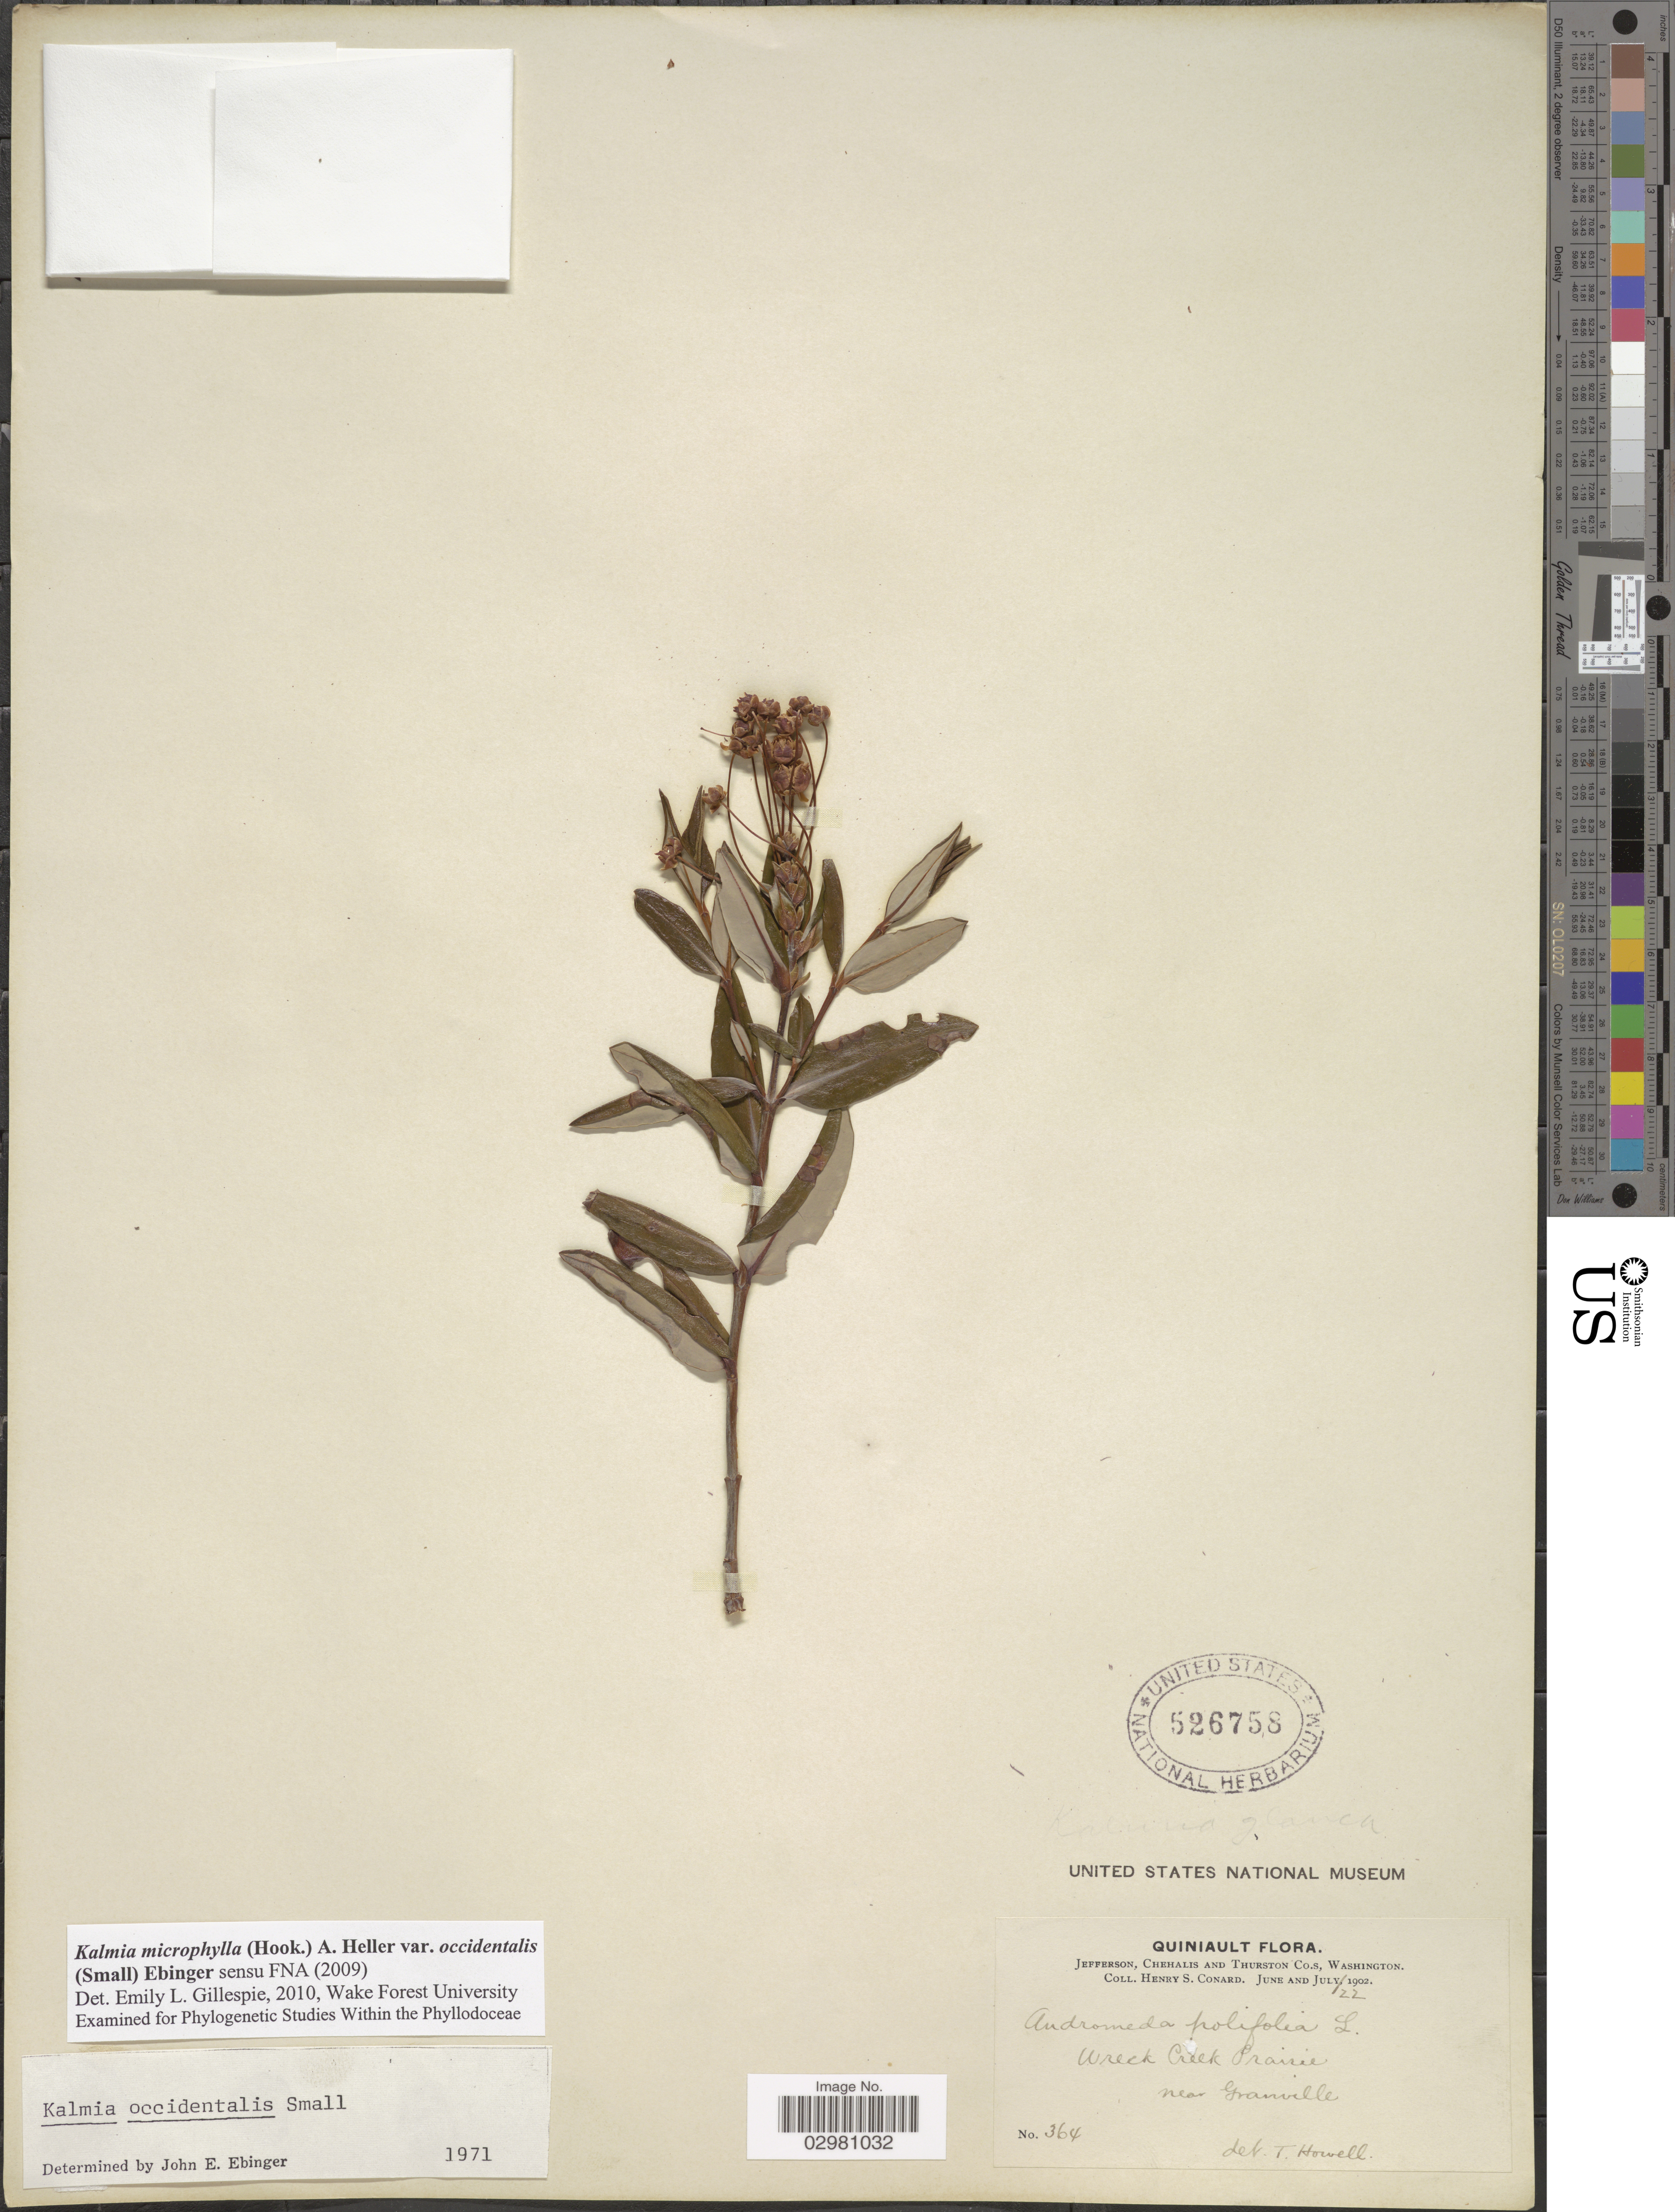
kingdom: Plantae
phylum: Tracheophyta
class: Magnoliopsida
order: Ericales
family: Ericaceae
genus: Kalmia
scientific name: Kalmia microphylla var. occidentalis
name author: (Small) Ebinger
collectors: H. S. Conard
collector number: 364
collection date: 1902-07-22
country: United States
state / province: Washington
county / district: Thurston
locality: Quiniault. Jefferson, Chehalis and Thurston Co.s. Wreck Creek Prairie, near Granville.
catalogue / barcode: US 526758